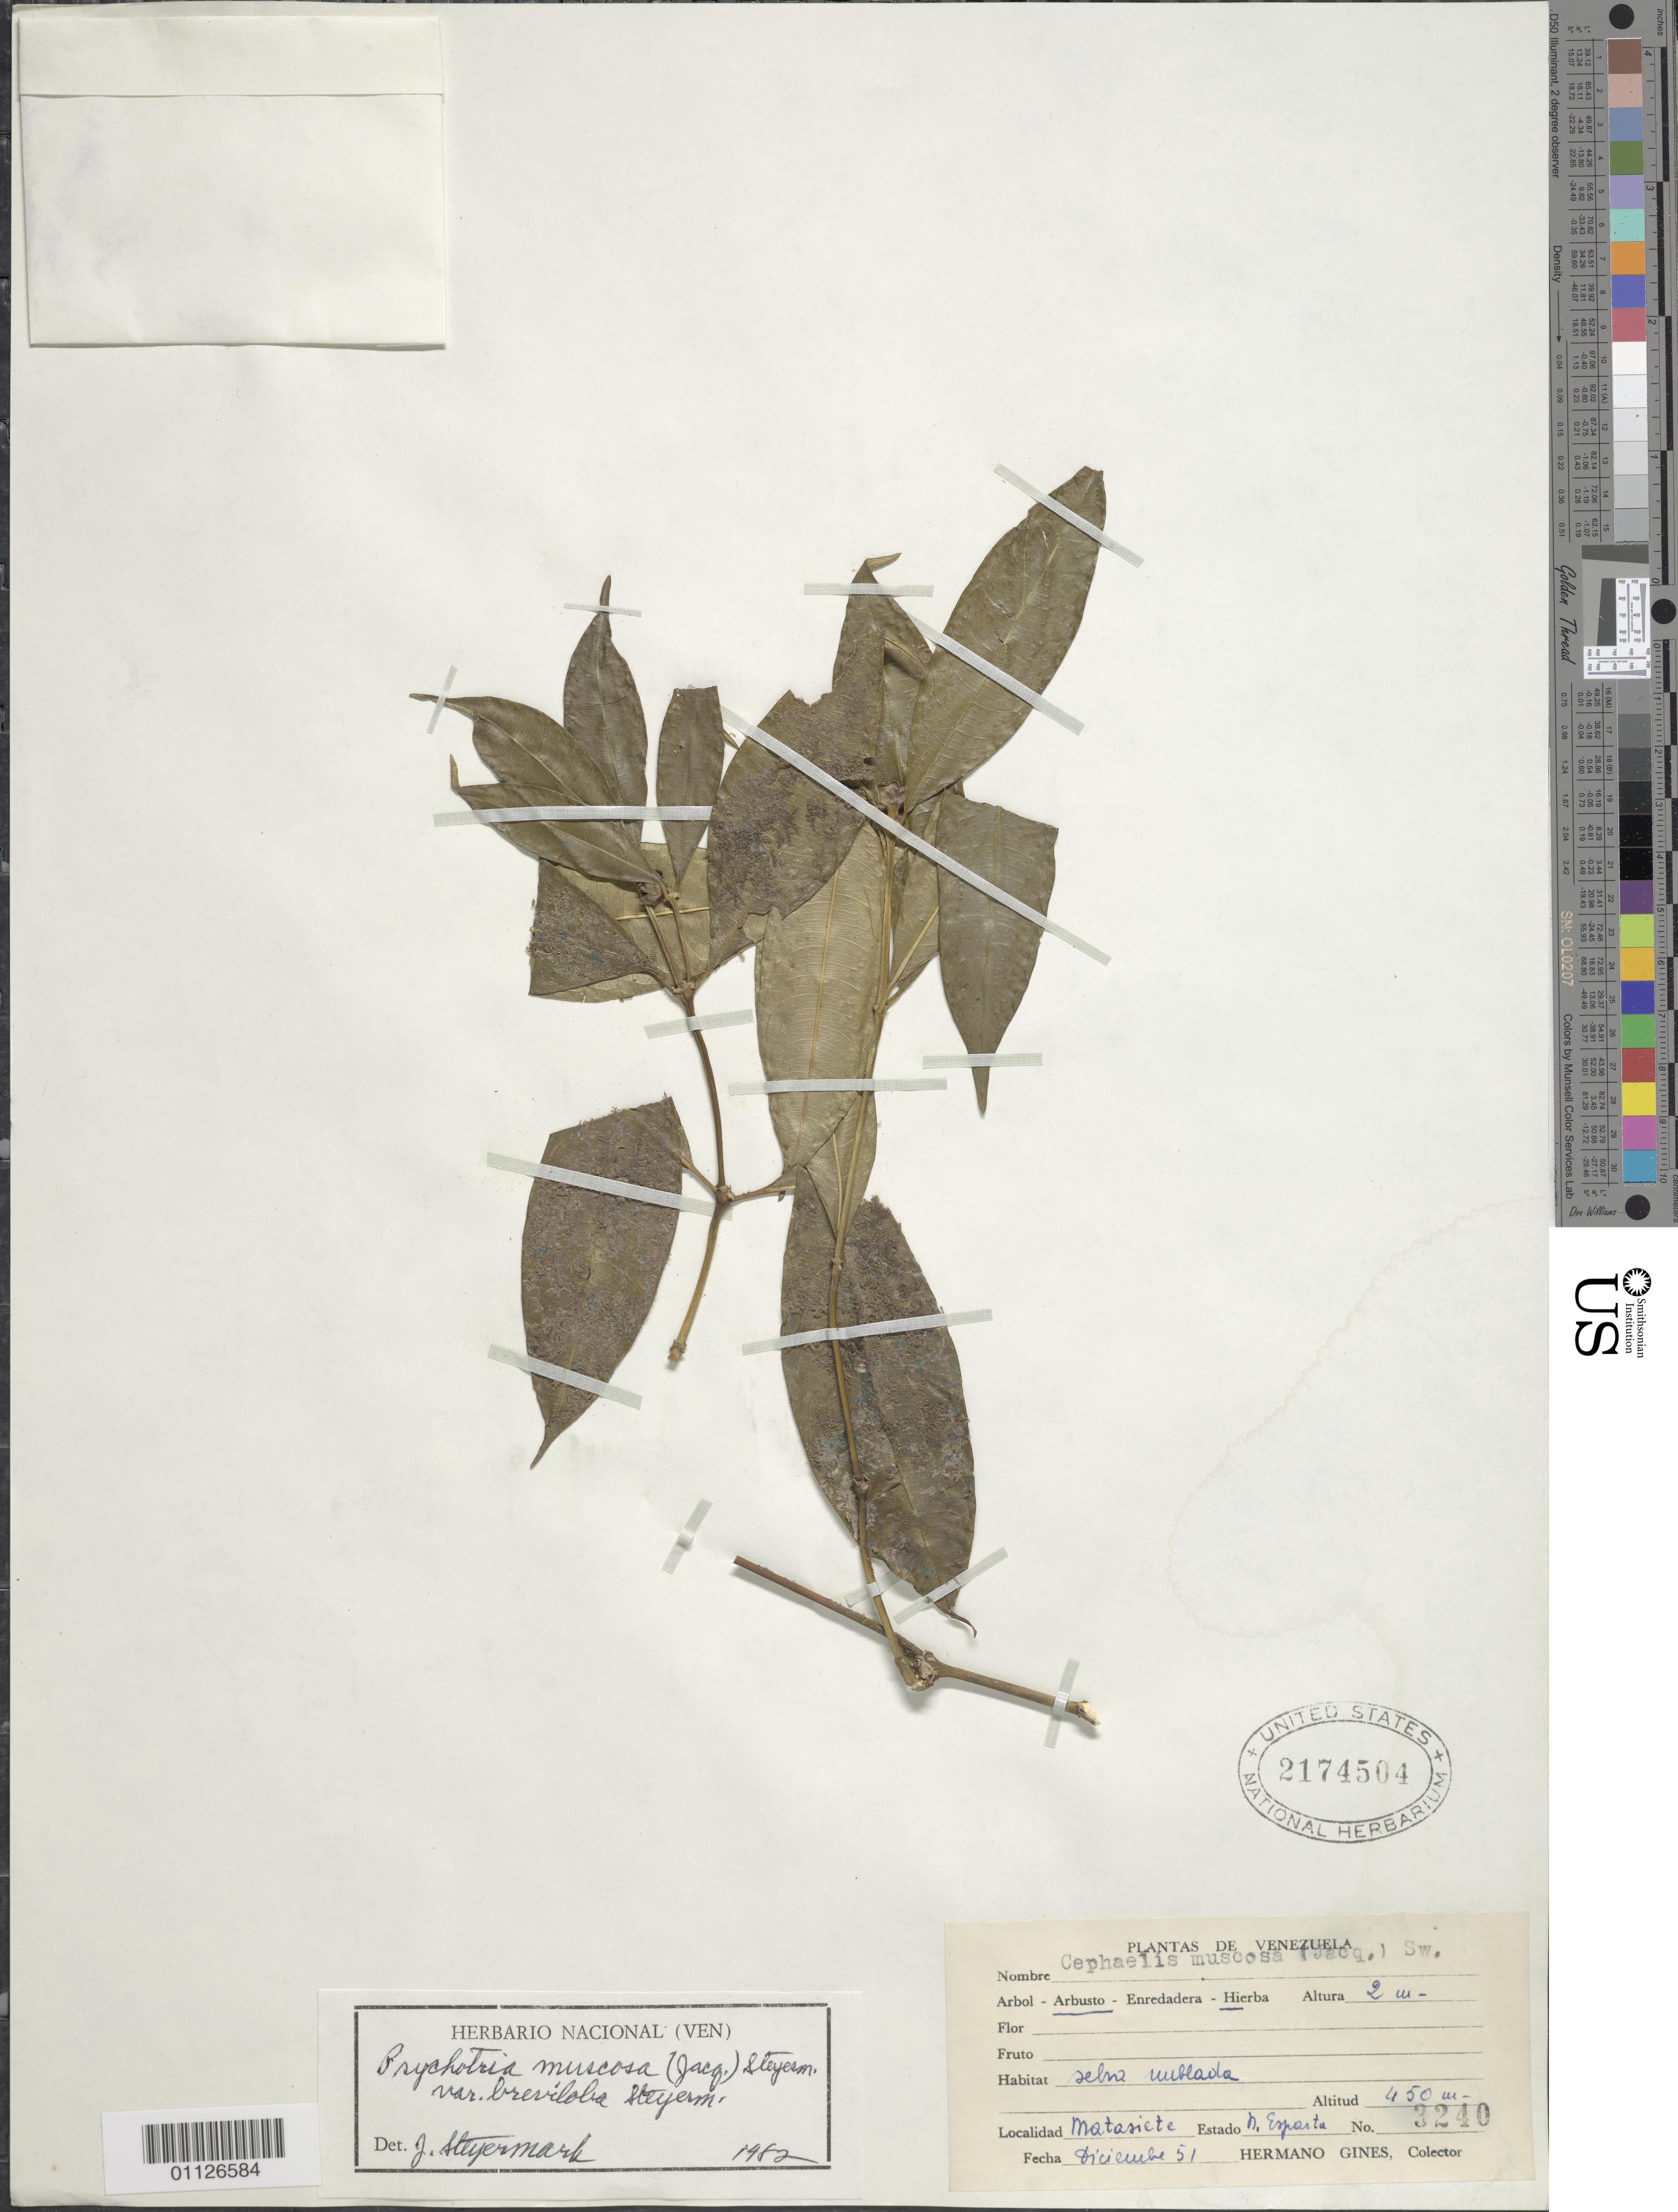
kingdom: Plantae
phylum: Tracheophyta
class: Magnoliopsida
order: Gentianales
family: Rubiaceae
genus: Psychotria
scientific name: Psychotria muscosa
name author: (Jacq.) Steyerm.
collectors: Bro. Gines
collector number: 3240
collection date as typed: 01 Dec 1951 to 31 Dec 1951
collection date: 1951-12-01/1951-12-31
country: Venezuela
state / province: Nueva Esparta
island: Margarita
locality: Matasiete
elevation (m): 450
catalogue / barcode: US 2174504